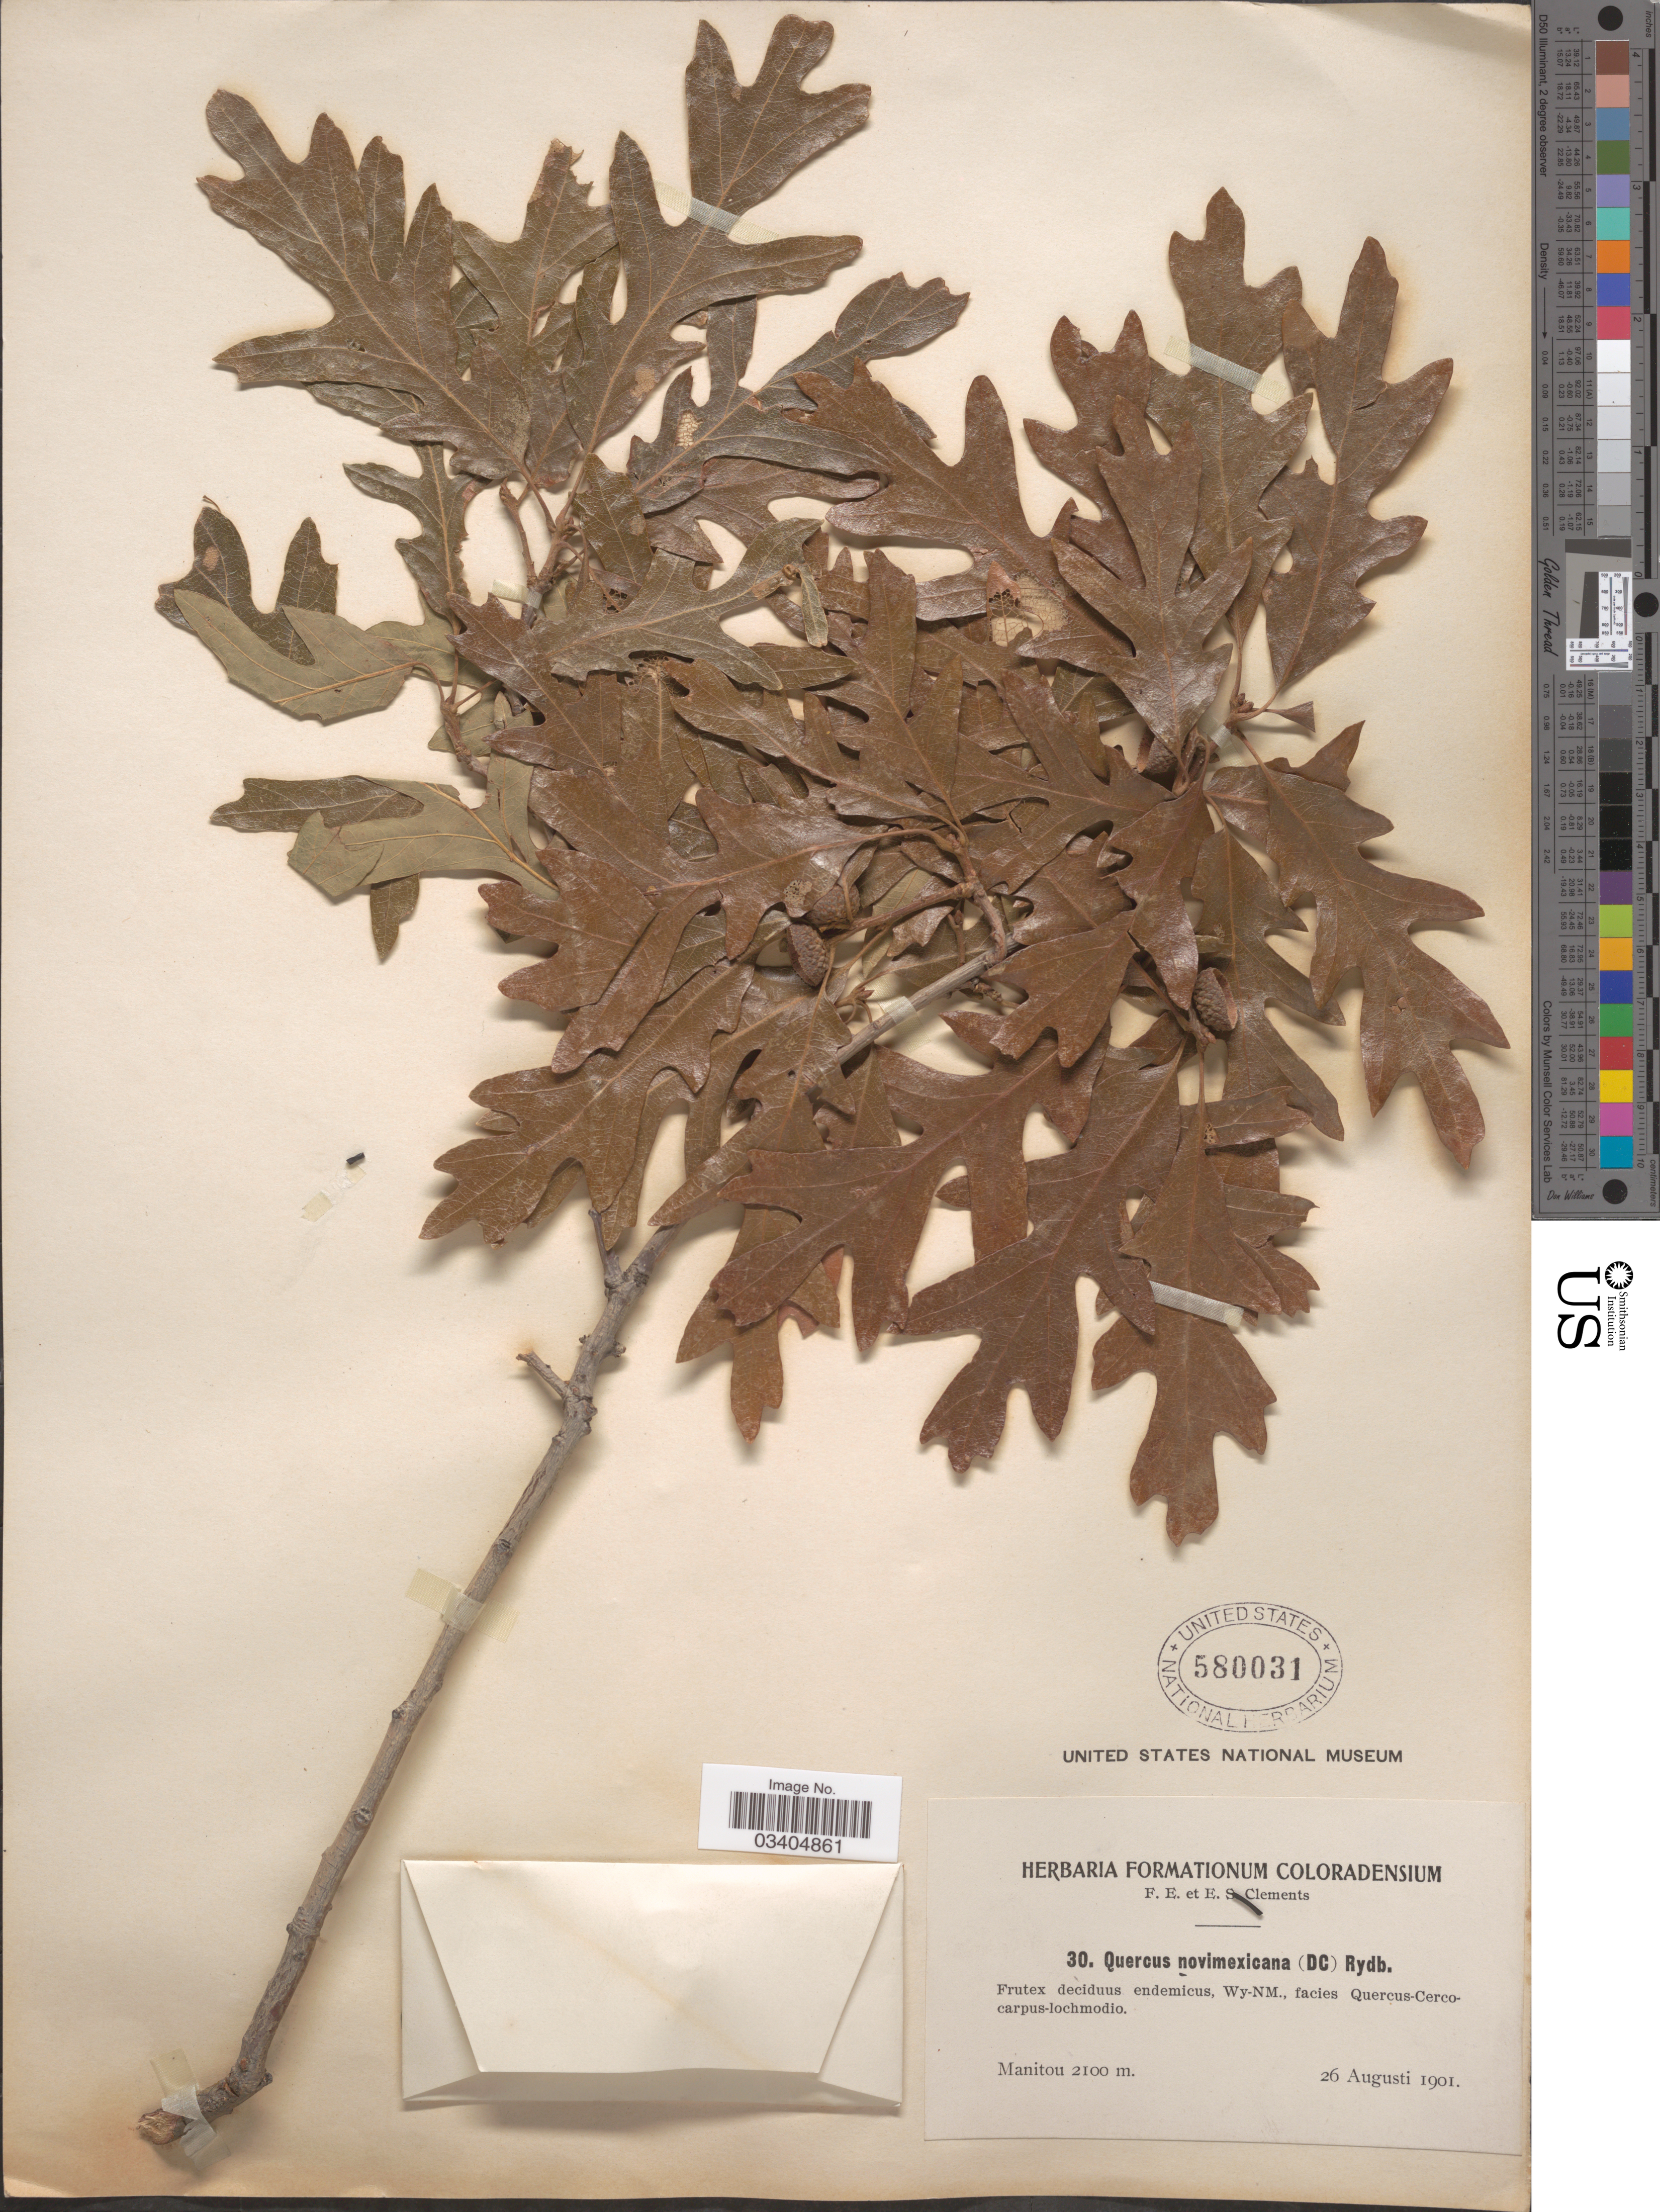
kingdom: Plantae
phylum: Tracheophyta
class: Magnoliopsida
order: Fagales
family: Fagaceae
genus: Quercus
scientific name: Quercus gambelii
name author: Nutt.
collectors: F. E. Clements & E. S. Clements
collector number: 30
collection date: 1901-08-26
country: United States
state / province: Colorado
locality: Manitou.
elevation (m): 2100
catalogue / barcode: US 580031